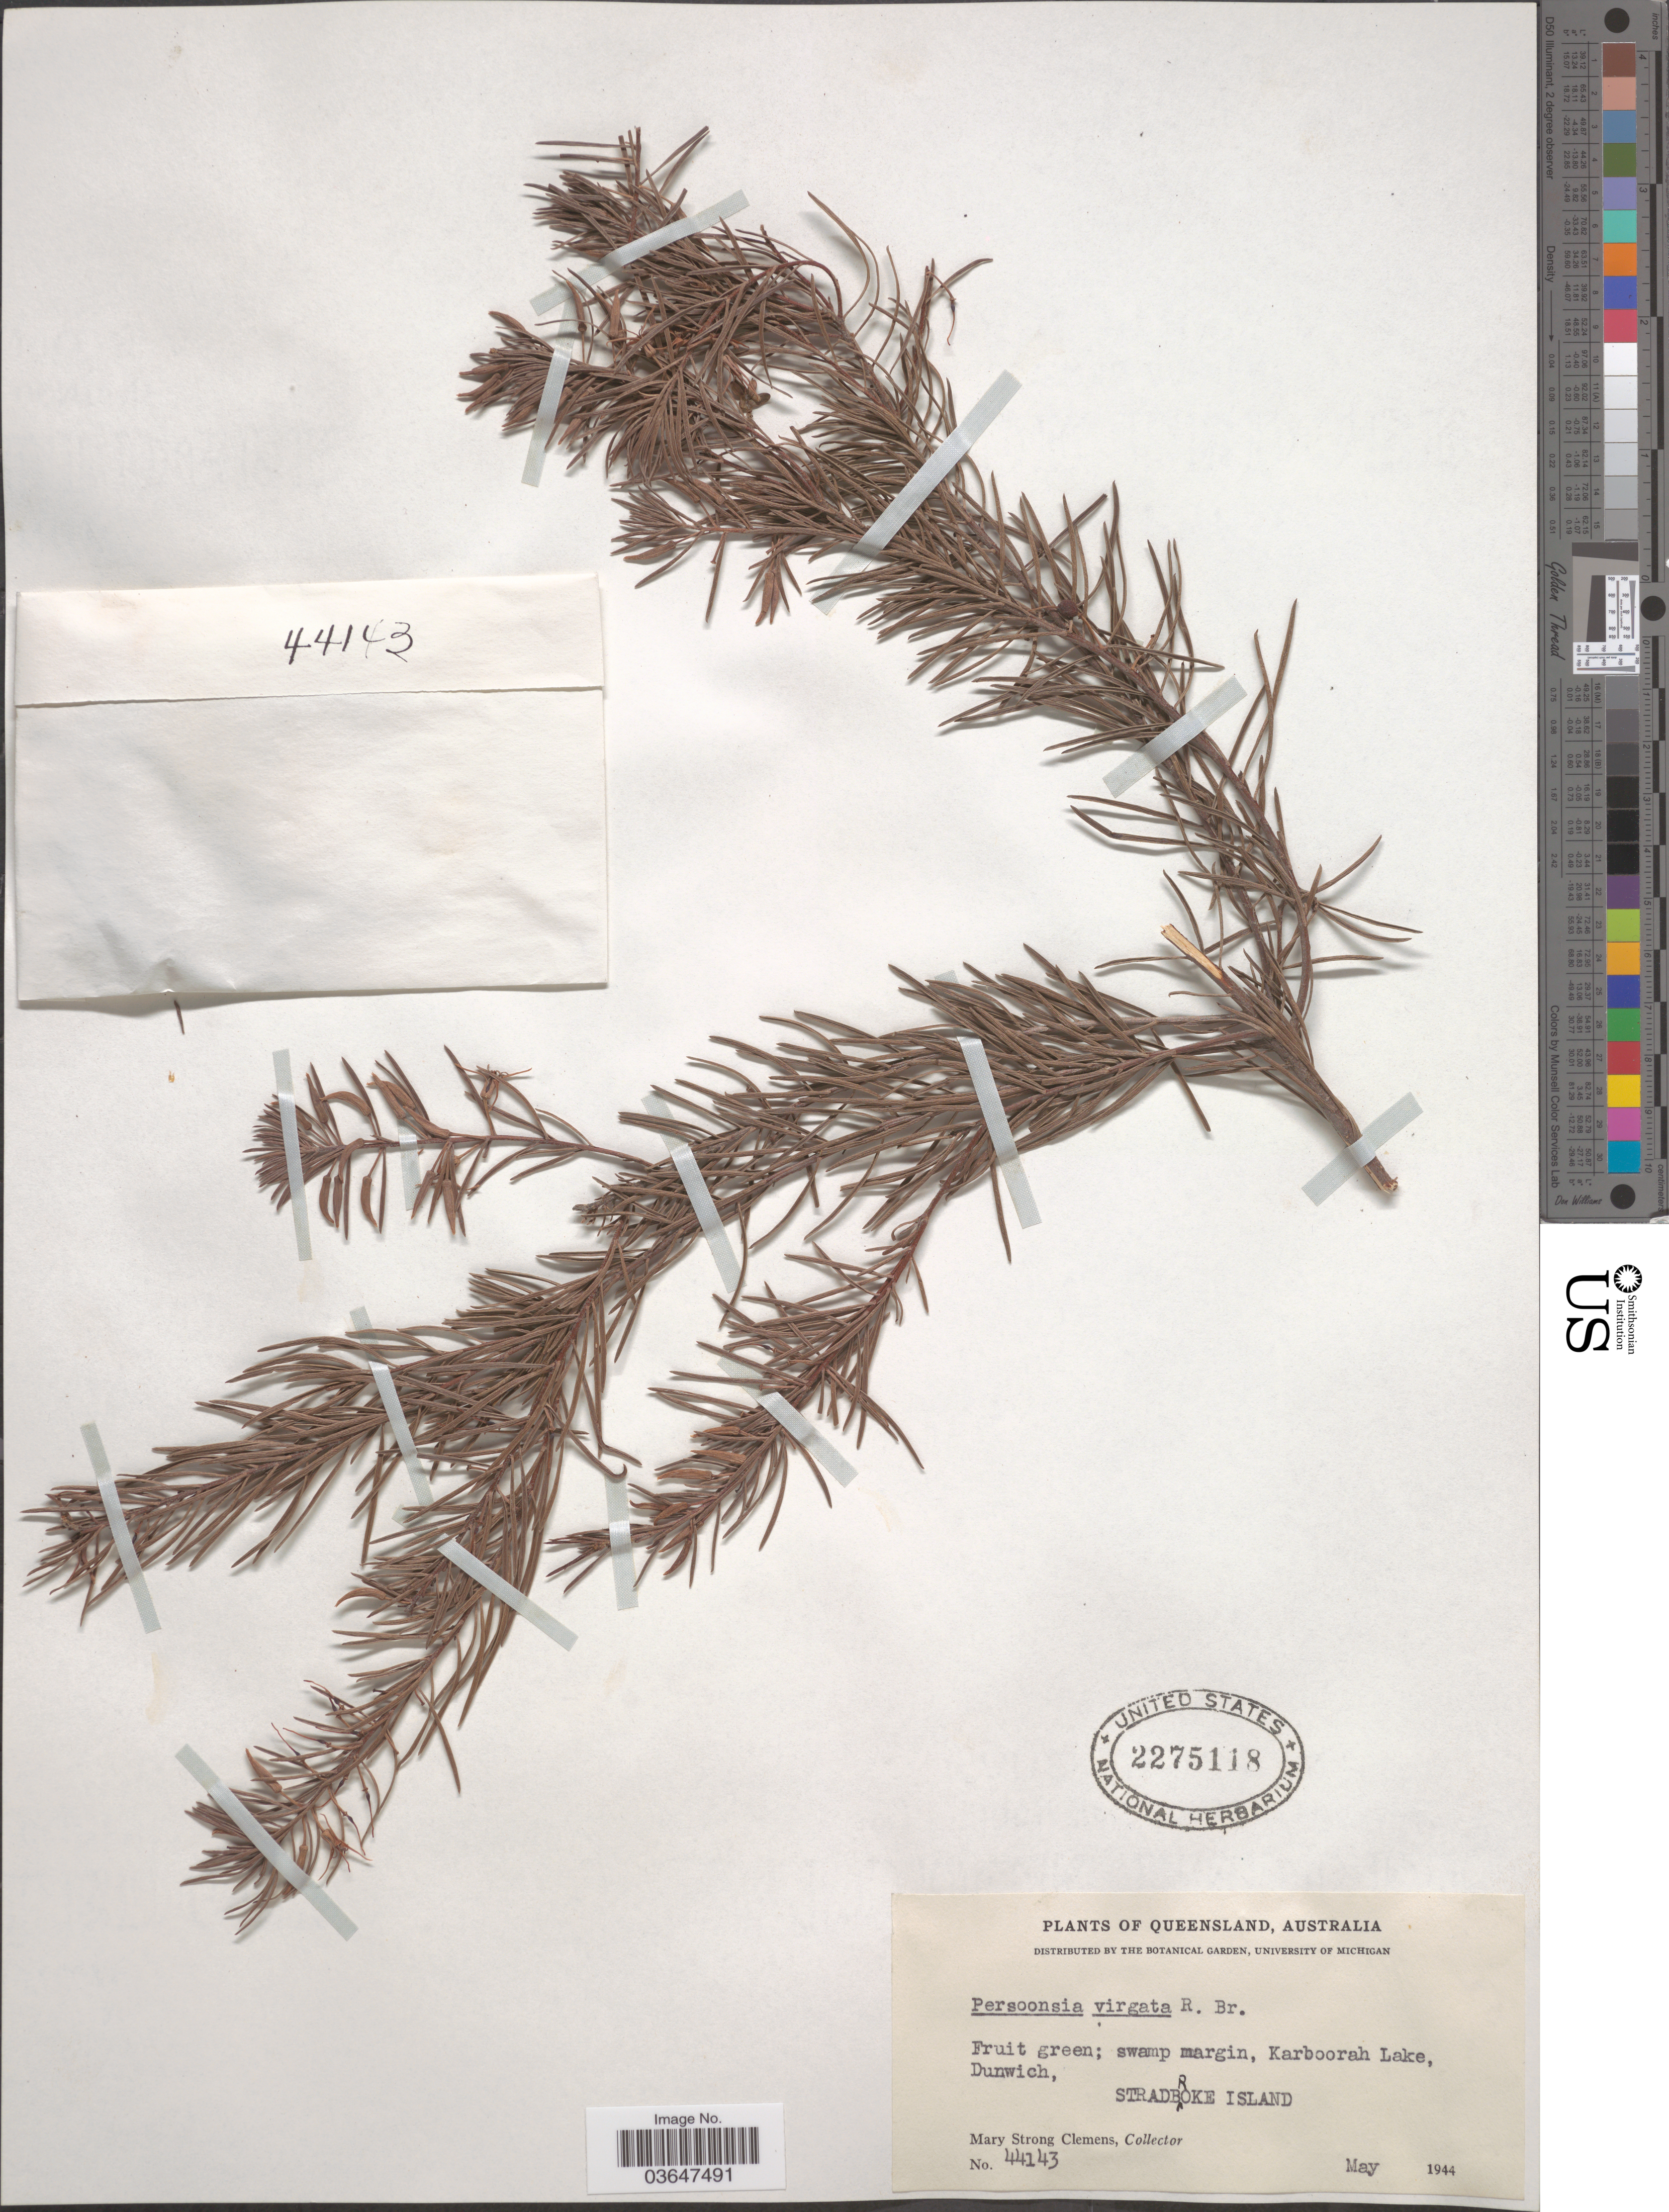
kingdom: Plantae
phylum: Tracheophyta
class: Magnoliopsida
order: Proteales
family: Proteaceae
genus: Persoonia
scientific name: Persoonia virgata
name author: R. Br.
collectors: M. S. Clemens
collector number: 44143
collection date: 1944-05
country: Australia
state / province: Queensland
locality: Swamp margin, Karboorah Lake, Dunwich, Stradbroke Island.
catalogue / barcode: US 2275118